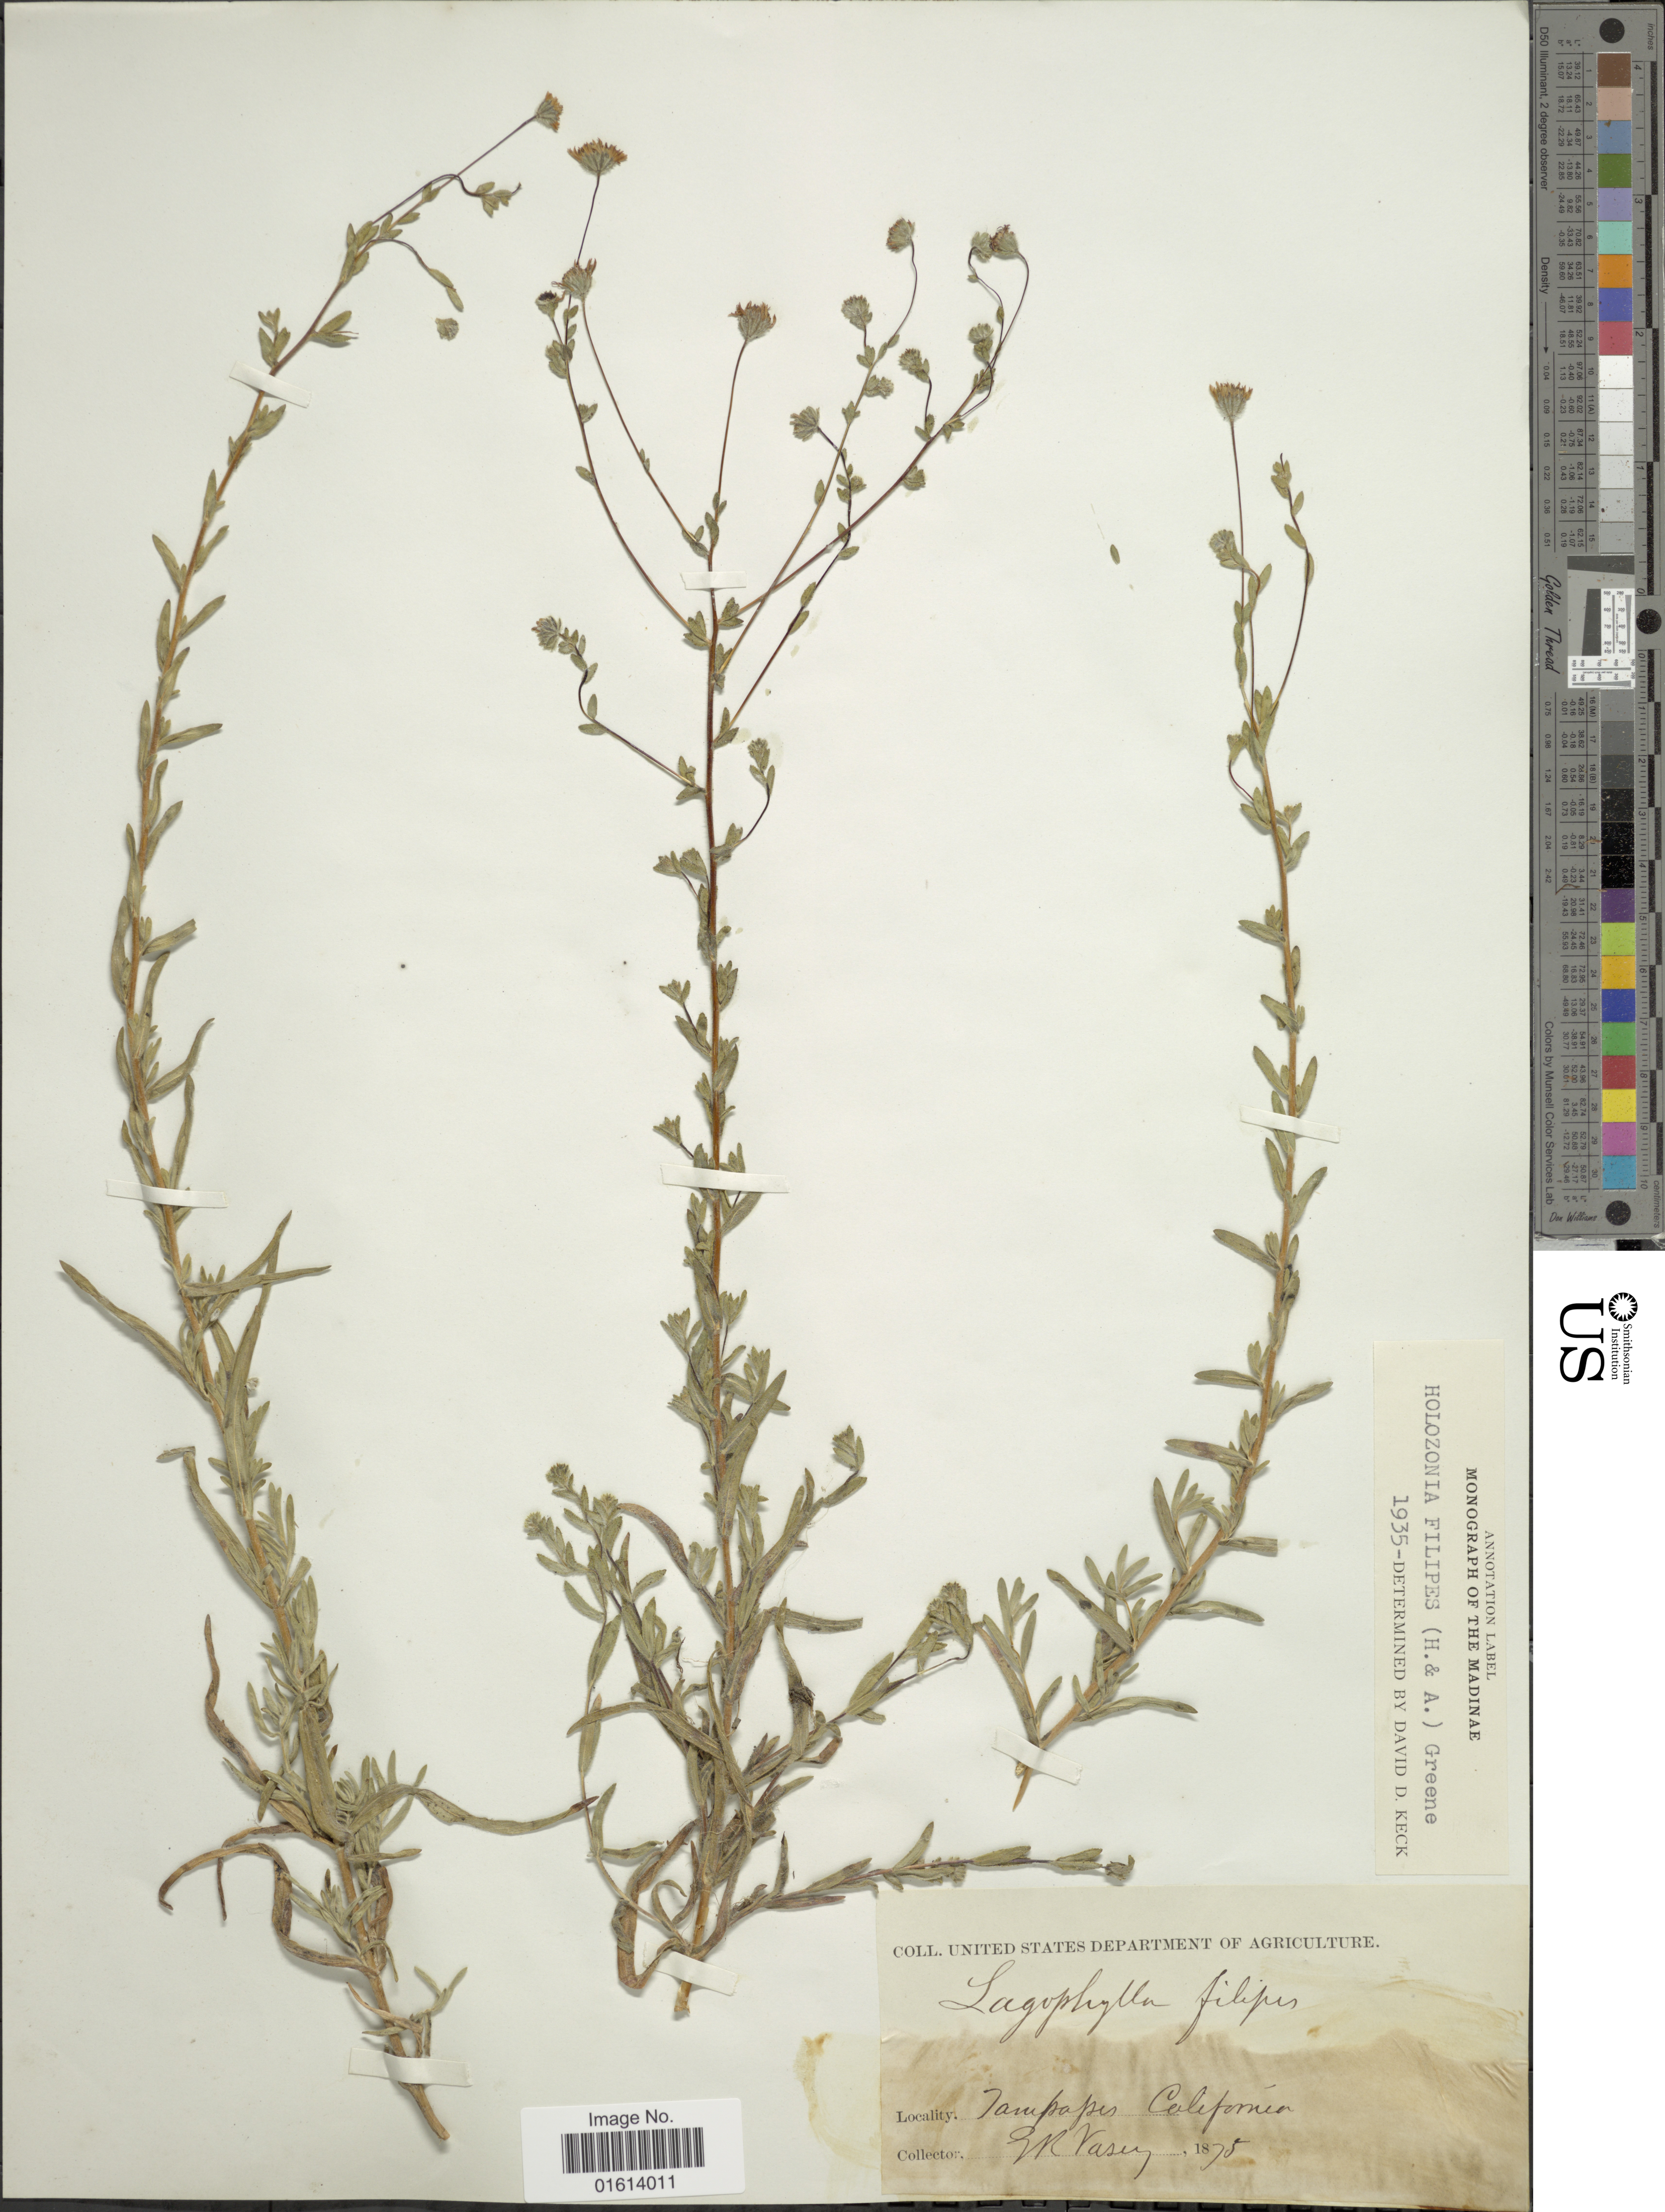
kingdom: Plantae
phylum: Tracheophyta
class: Magnoliopsida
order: Asterales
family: Asteraceae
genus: Holozonia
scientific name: Holozonia filipes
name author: (Hook. & Arn.) Greene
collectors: G. R. Vasey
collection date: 1875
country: United States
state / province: California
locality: Tampapes